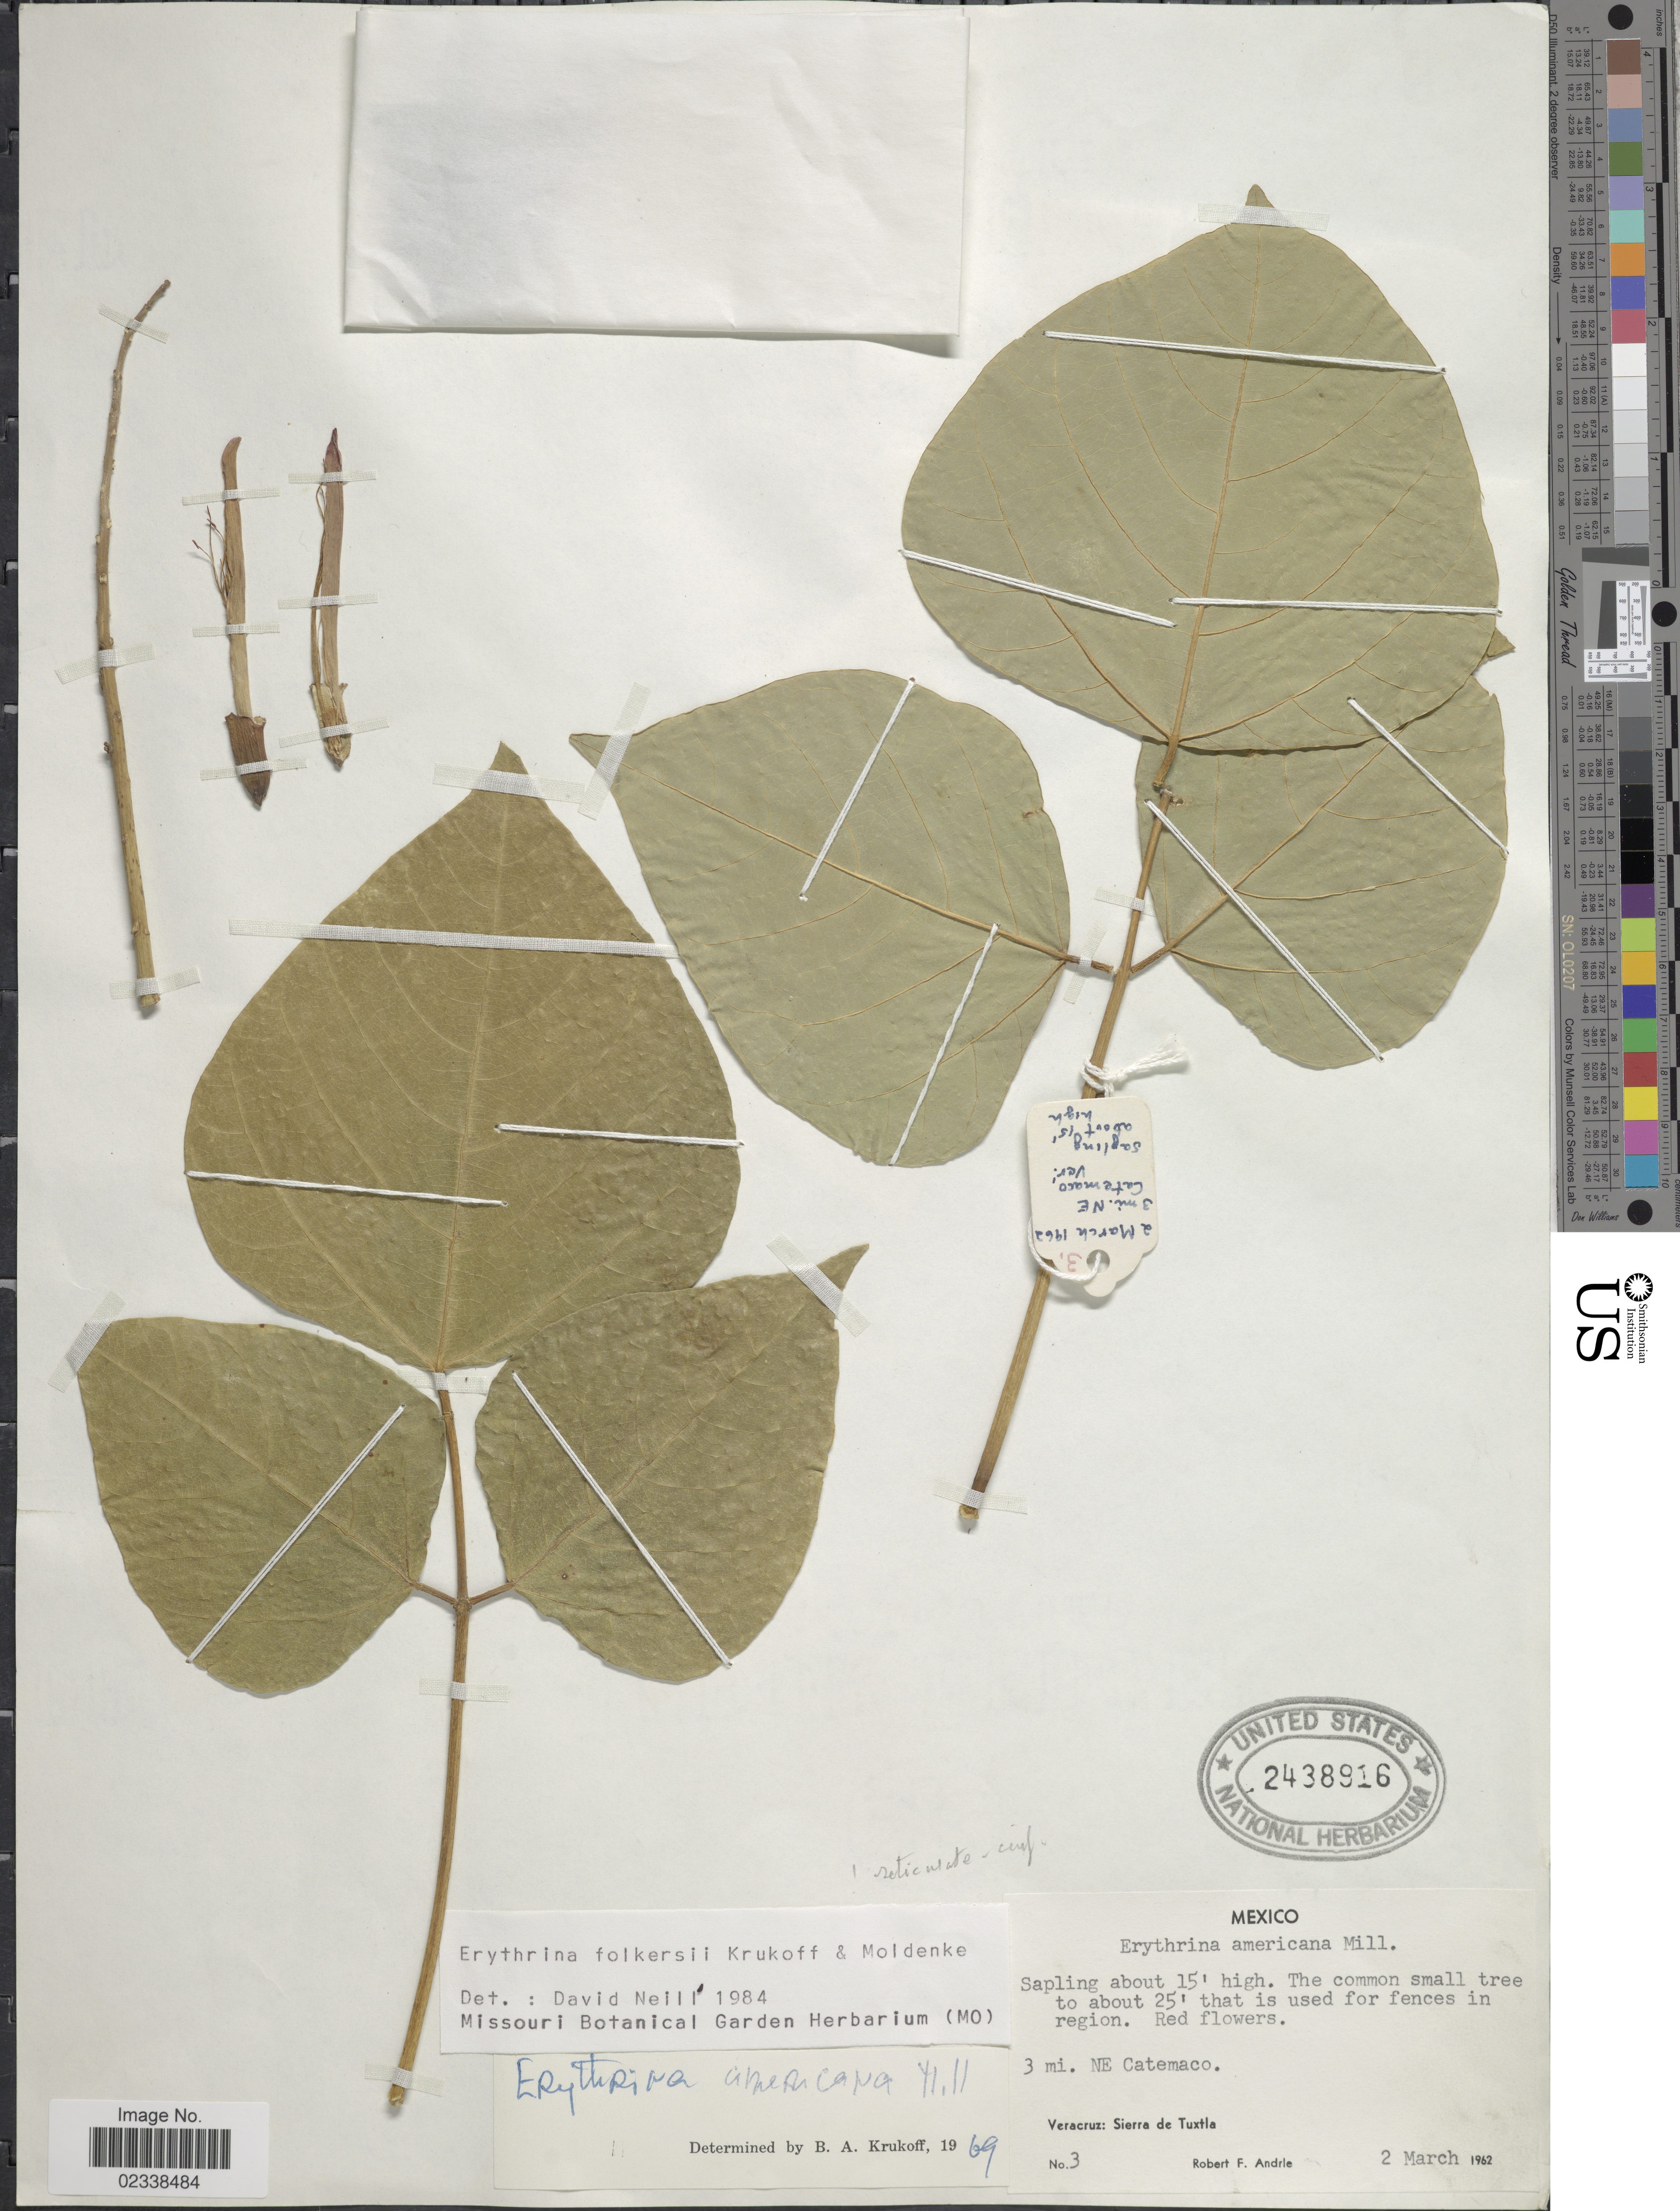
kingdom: Plantae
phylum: Tracheophyta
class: Magnoliopsida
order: Fabales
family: Fabaceae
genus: Erythrina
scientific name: Erythrina folkersii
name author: Krukoff & Moldenke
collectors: R. Andrle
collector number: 3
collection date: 1962-03-02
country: Mexico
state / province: Veracruz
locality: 3 mi. NE Catemaco, Sierra de Tuxtla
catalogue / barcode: US 2438916